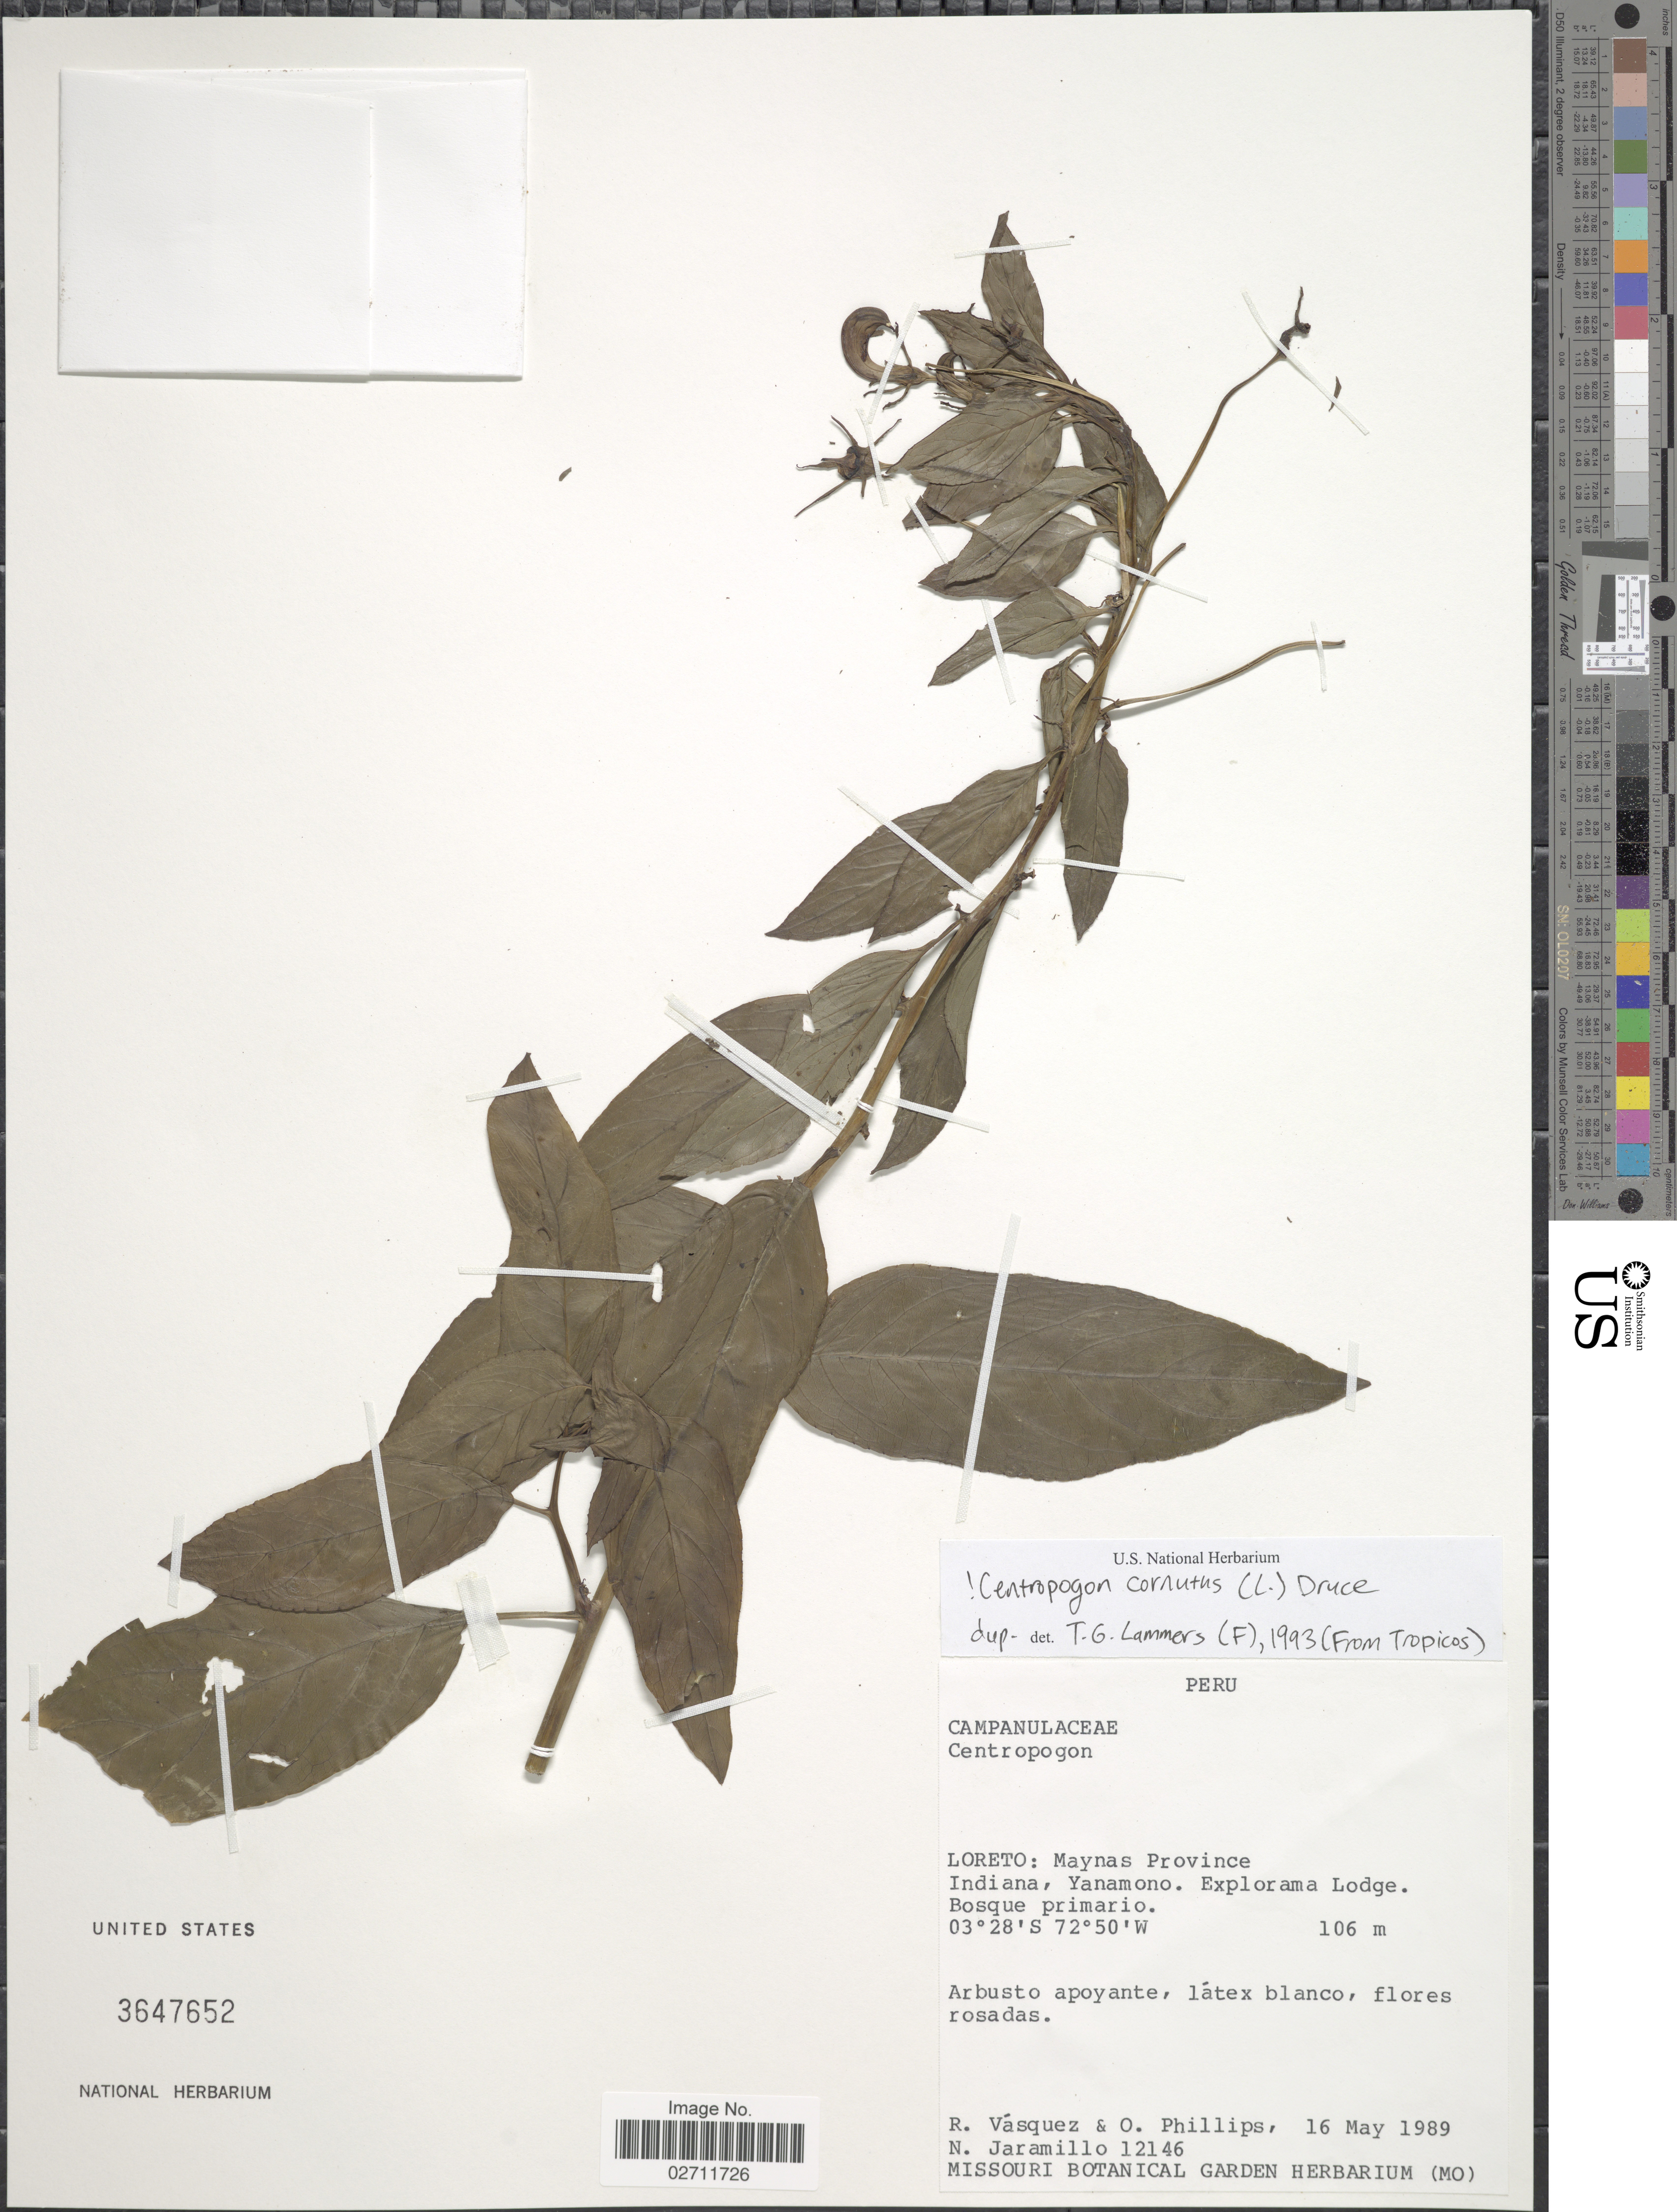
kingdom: Plantae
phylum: Tracheophyta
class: Magnoliopsida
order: Asterales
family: Campanulaceae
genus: Centropogon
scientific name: Centropogon cornutus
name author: (L.) Druce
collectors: R. Vásquez, O. Phillips & N. Jaramillo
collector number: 12146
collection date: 1989-05-16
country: Peru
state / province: Loreto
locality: Maynas Province, Indiana, Yanamono. Explorama Lodge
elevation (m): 106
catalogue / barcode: US 3647652